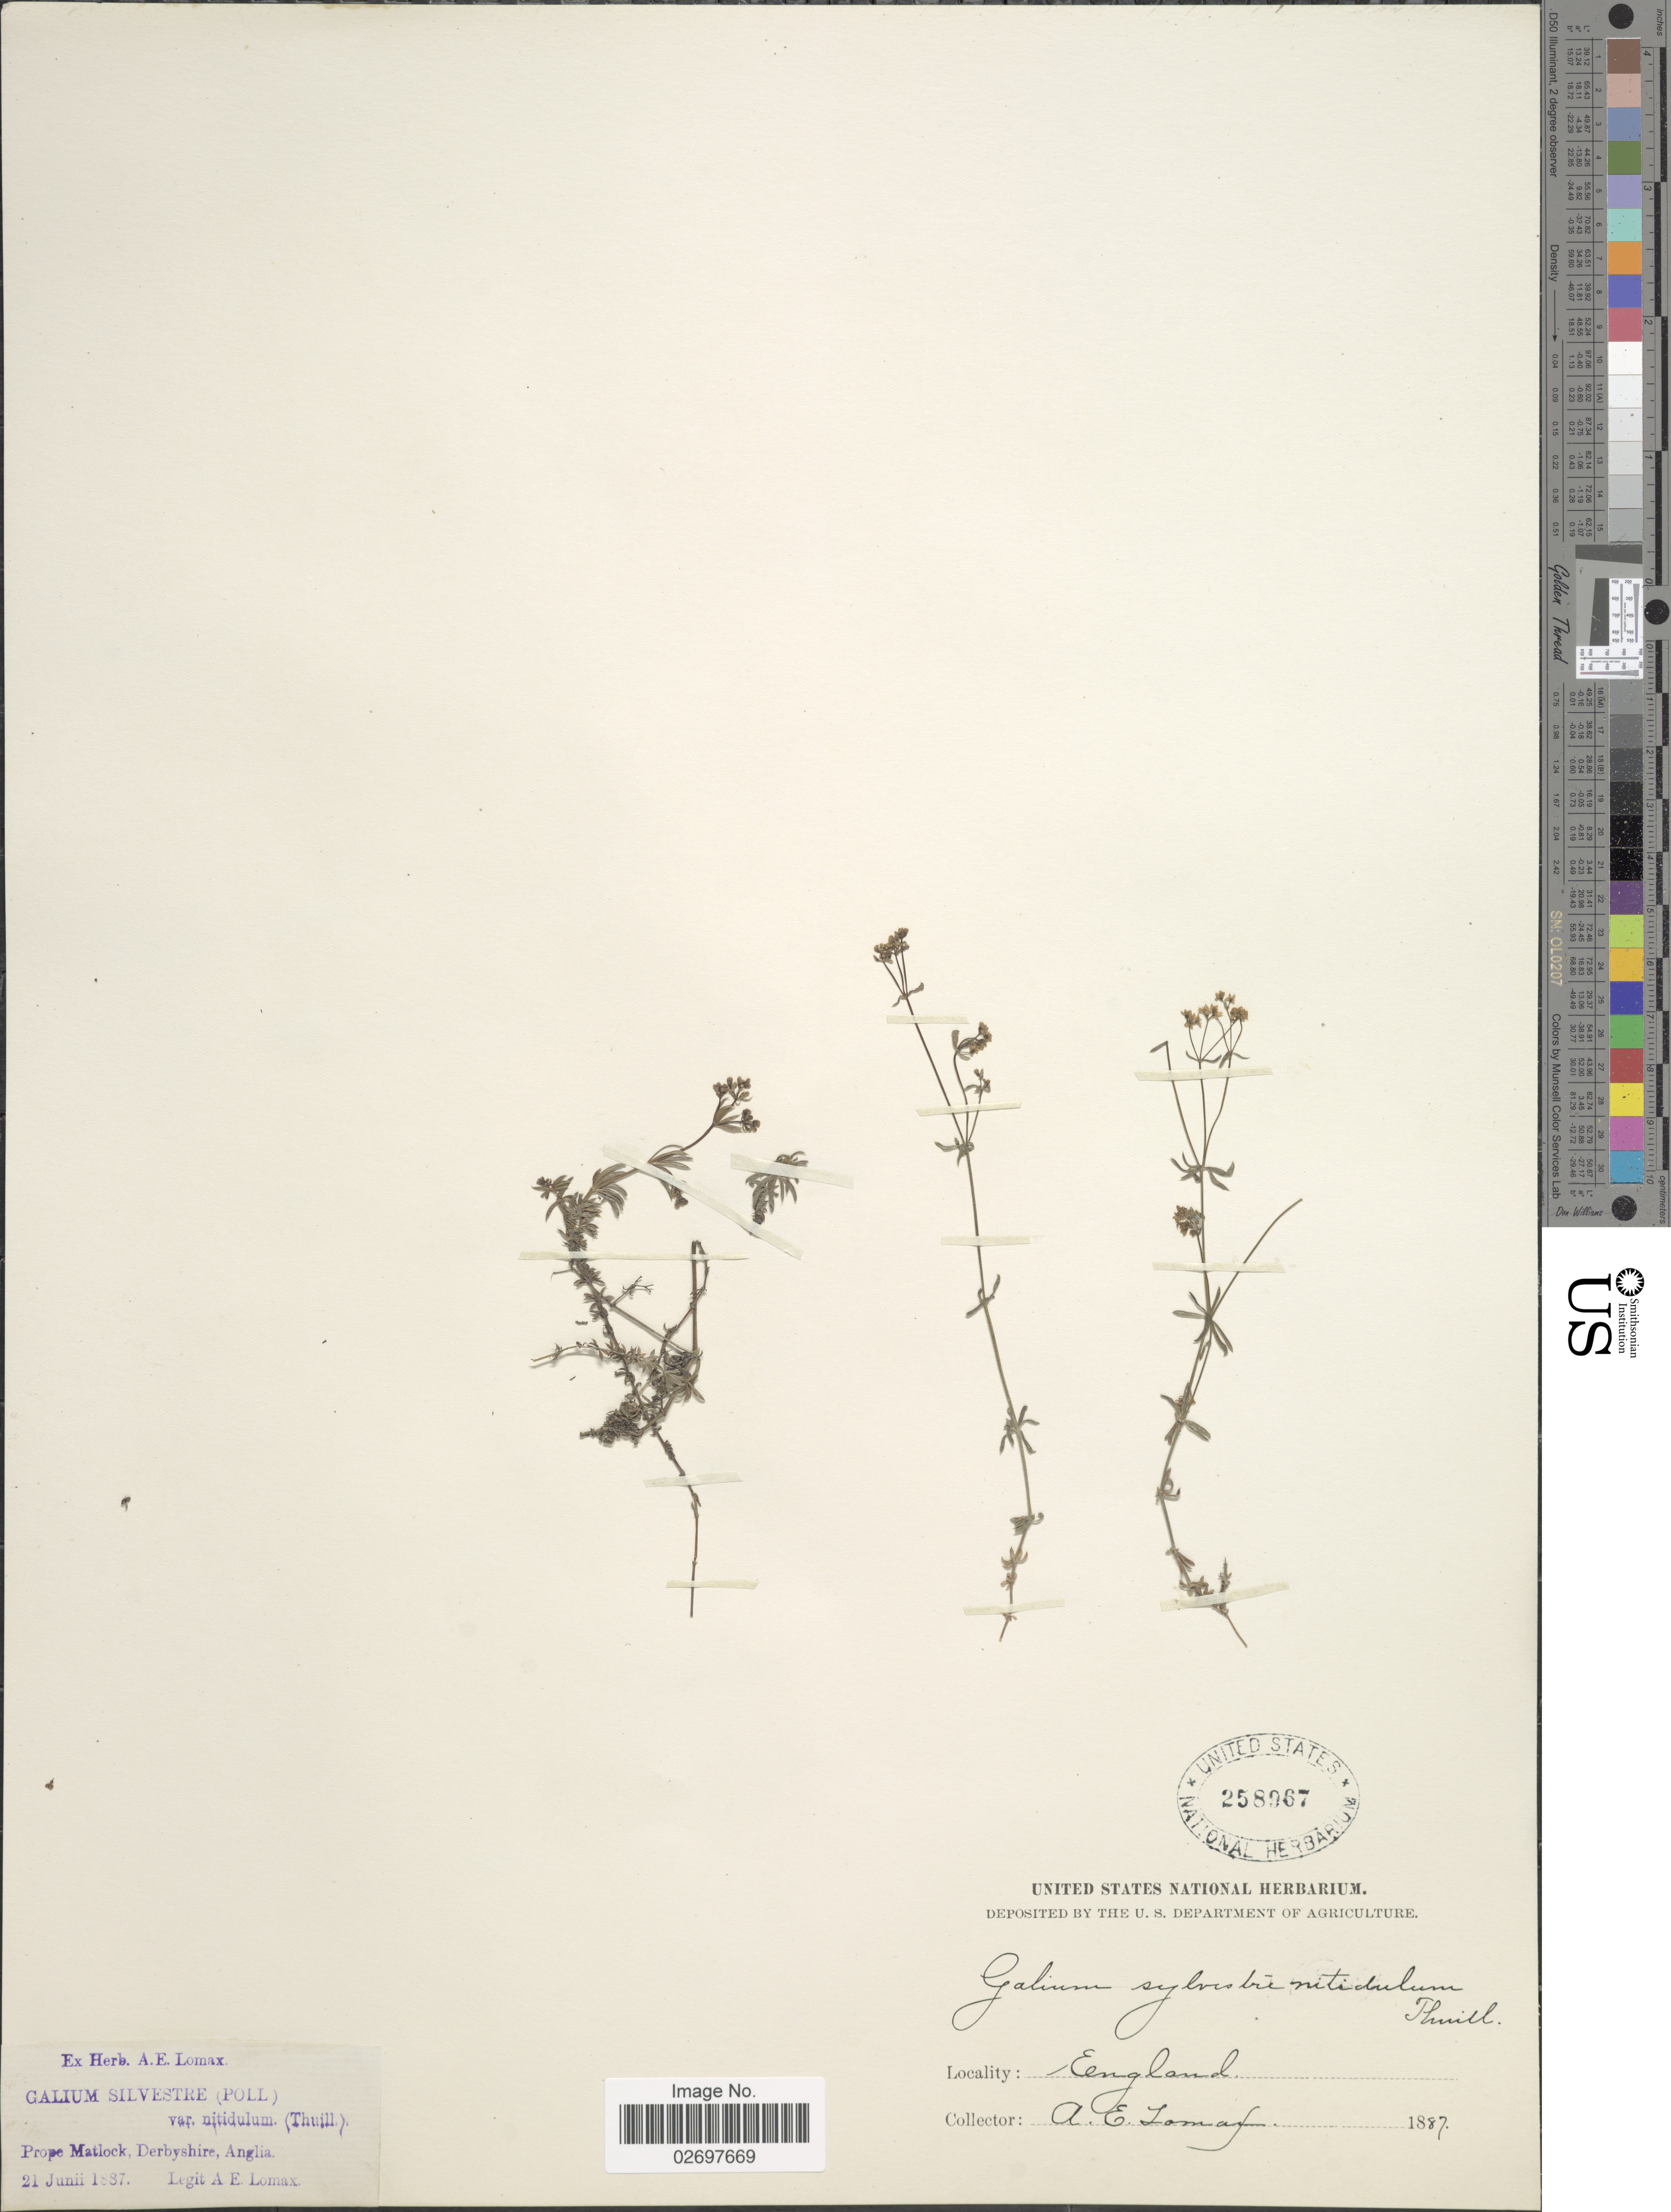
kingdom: Plantae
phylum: Tracheophyta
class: Magnoliopsida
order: Gentianales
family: Rubiaceae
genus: Galium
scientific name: Galium sylvestre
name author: Scop.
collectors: A. Lomax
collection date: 1887-06-21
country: United Kingdom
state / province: England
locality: Prope Matlock, Derbyshire, Anglia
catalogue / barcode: US 258967